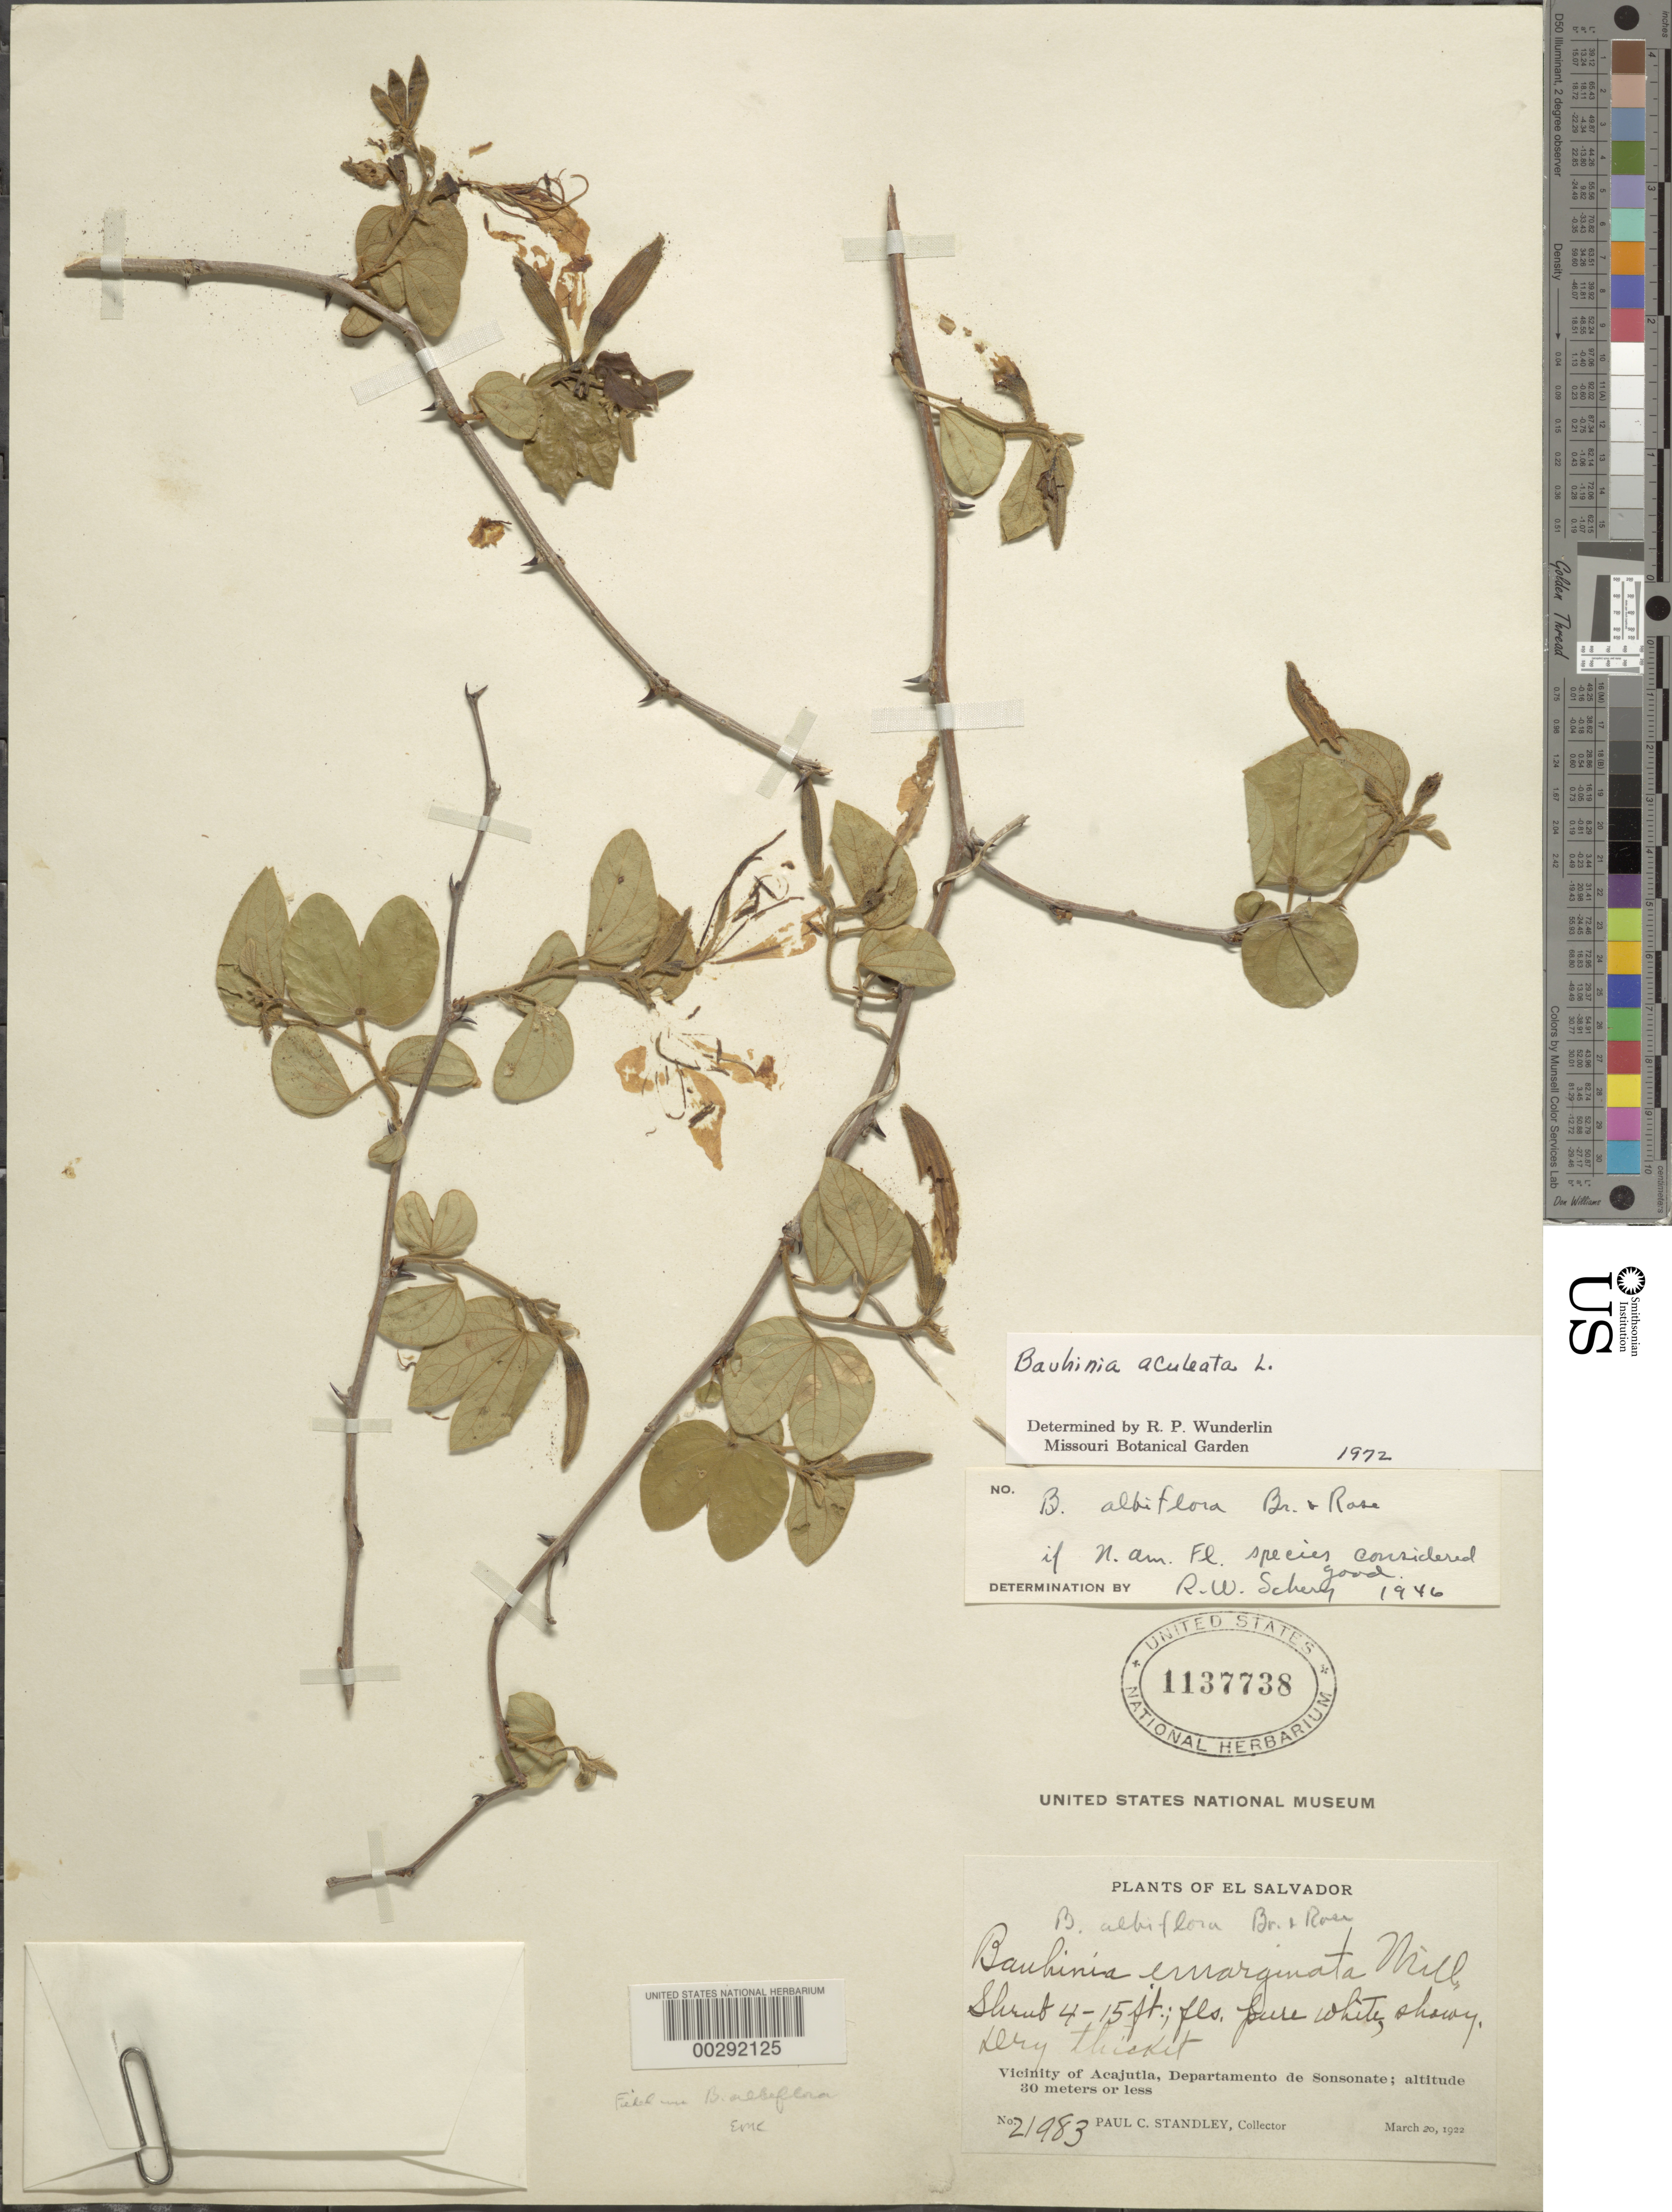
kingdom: Plantae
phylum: Tracheophyta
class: Magnoliopsida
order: Fabales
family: Fabaceae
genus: Bauhinia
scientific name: Bauhinia aculeata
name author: L.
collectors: P. C. Standley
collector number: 21983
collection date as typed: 20 Mar 1922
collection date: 1922-03-20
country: El Salvador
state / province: Sonsonate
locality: Vicinity of acajutla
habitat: Dry thicket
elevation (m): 30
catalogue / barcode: US 1137738